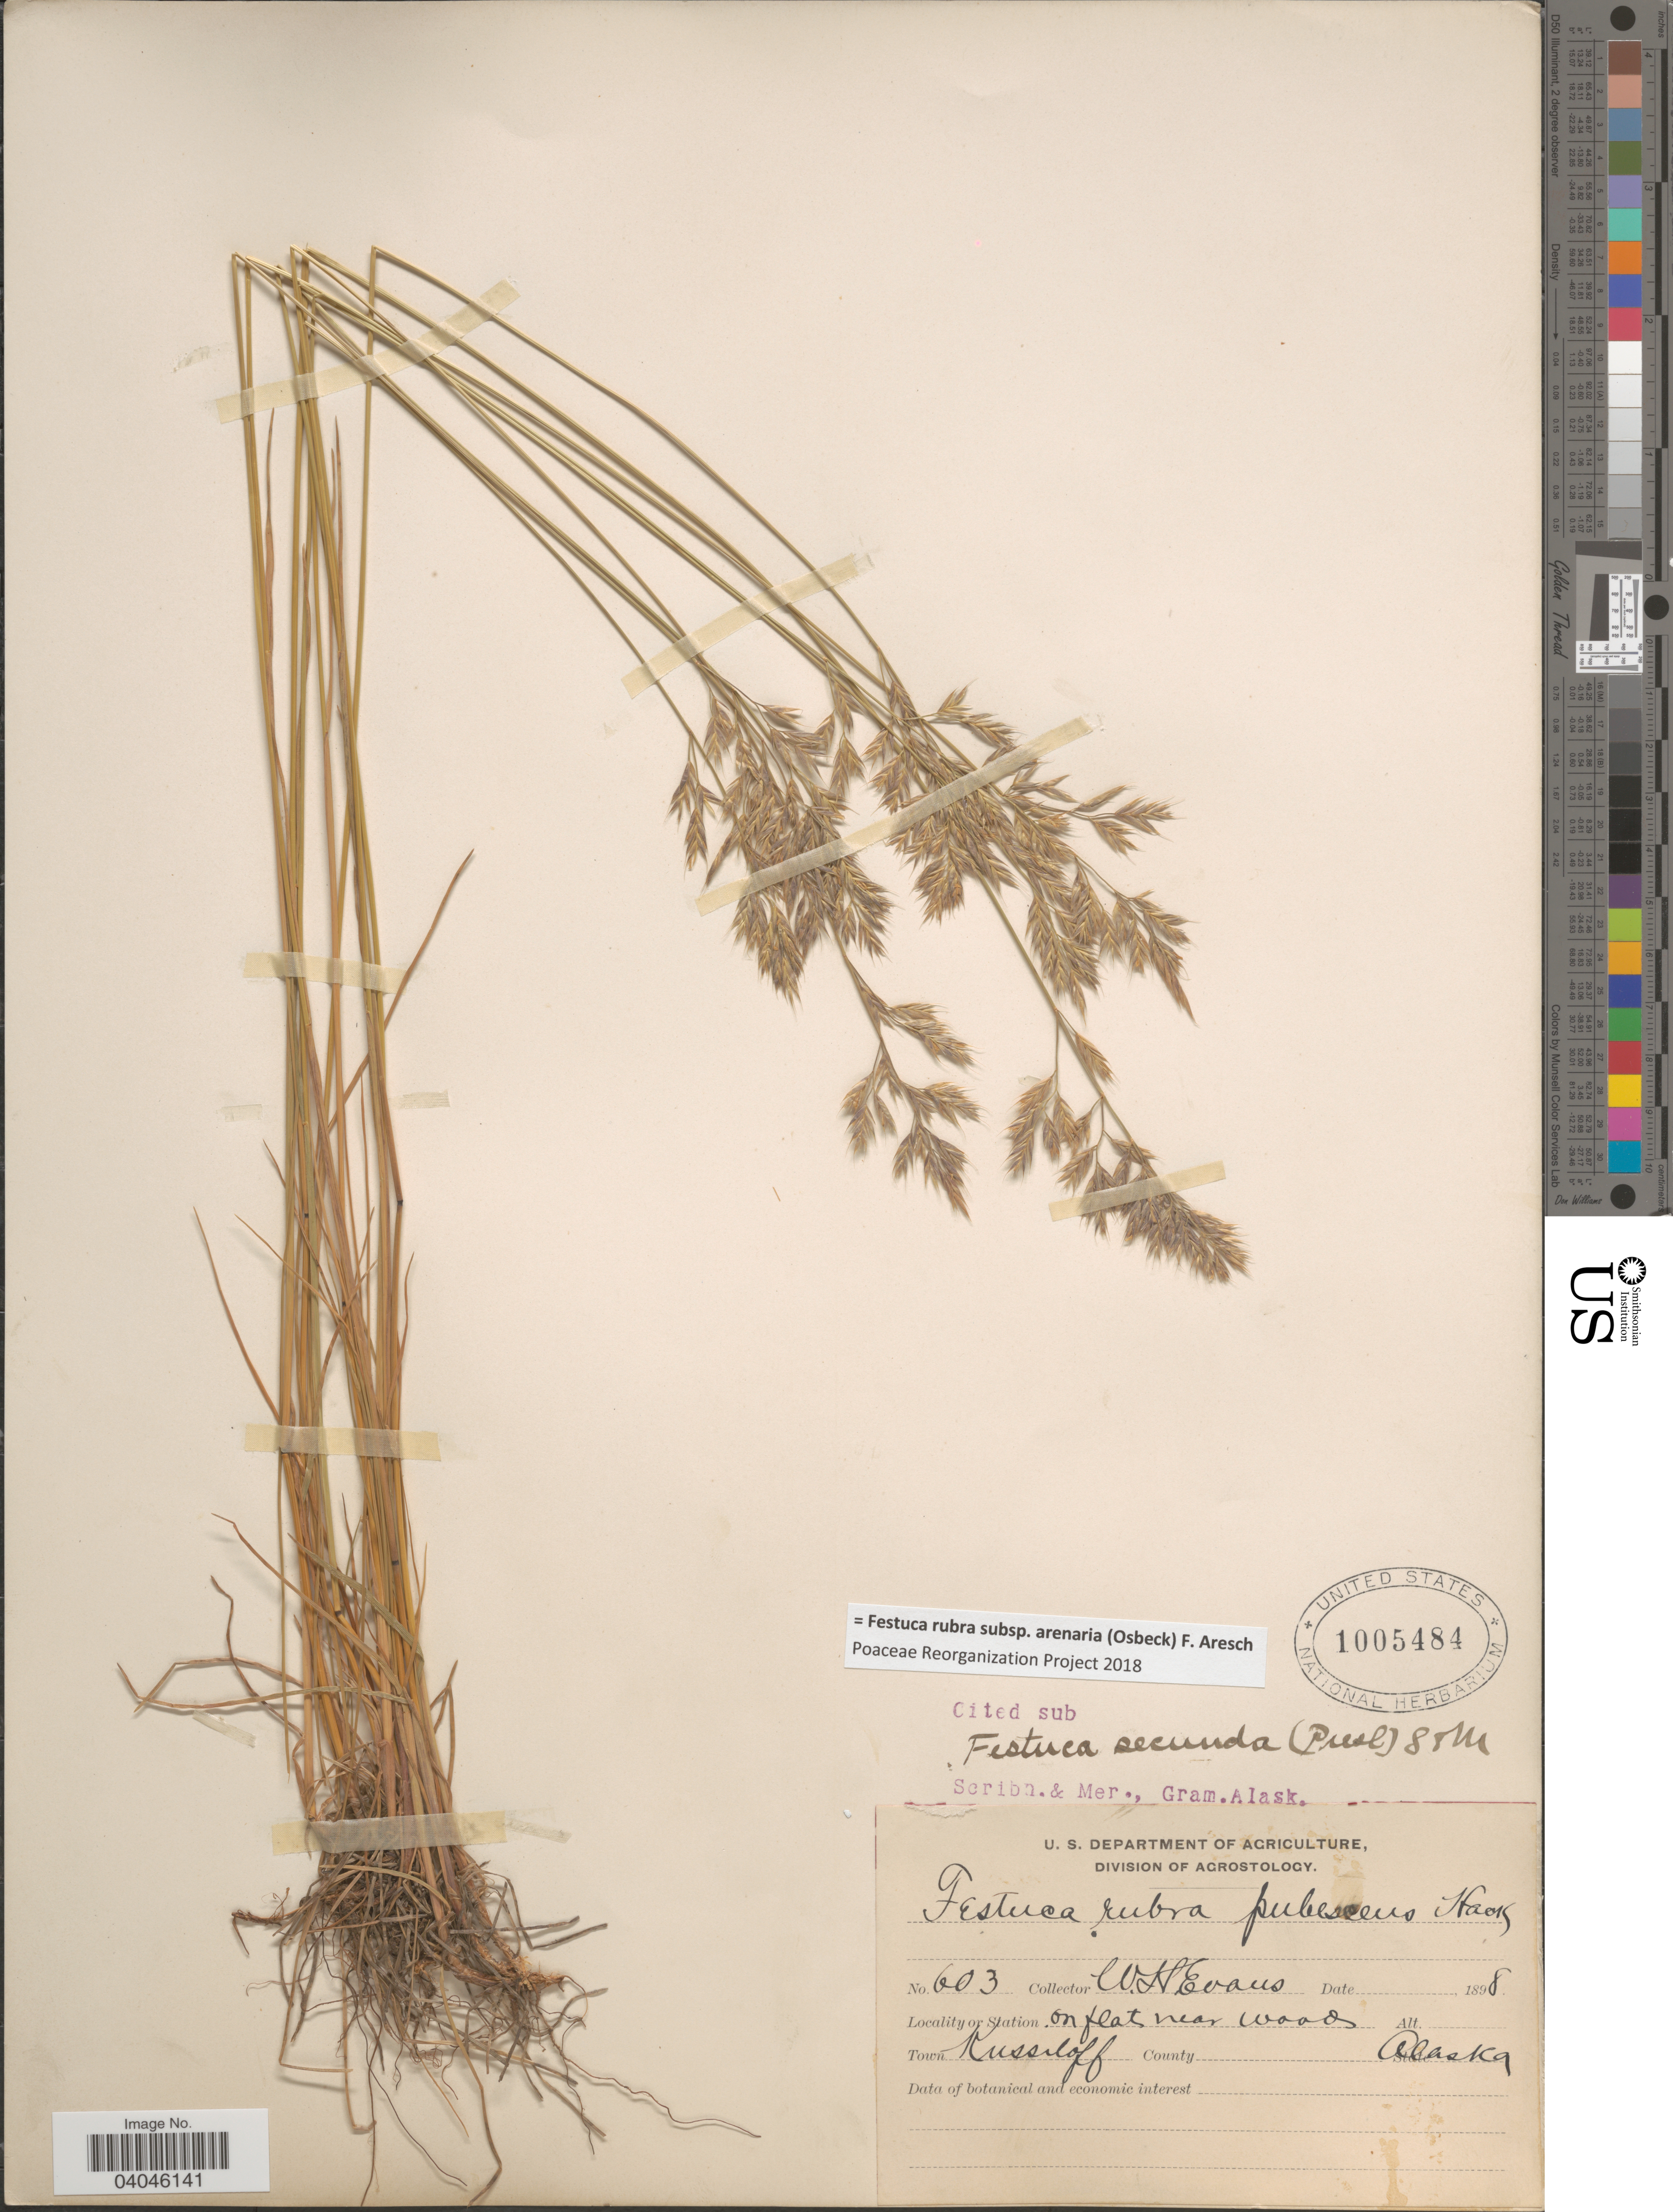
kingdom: Plantae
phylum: Tracheophyta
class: Liliopsida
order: Poales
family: Poaceae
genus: Festuca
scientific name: Festuca rubra subsp. arenaria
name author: (Osbeck) F. Aresch.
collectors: W. H. Evans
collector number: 603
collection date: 1898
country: United States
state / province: Alaska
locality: on flat near woods. Town Kussiloff.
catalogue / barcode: US 1005484